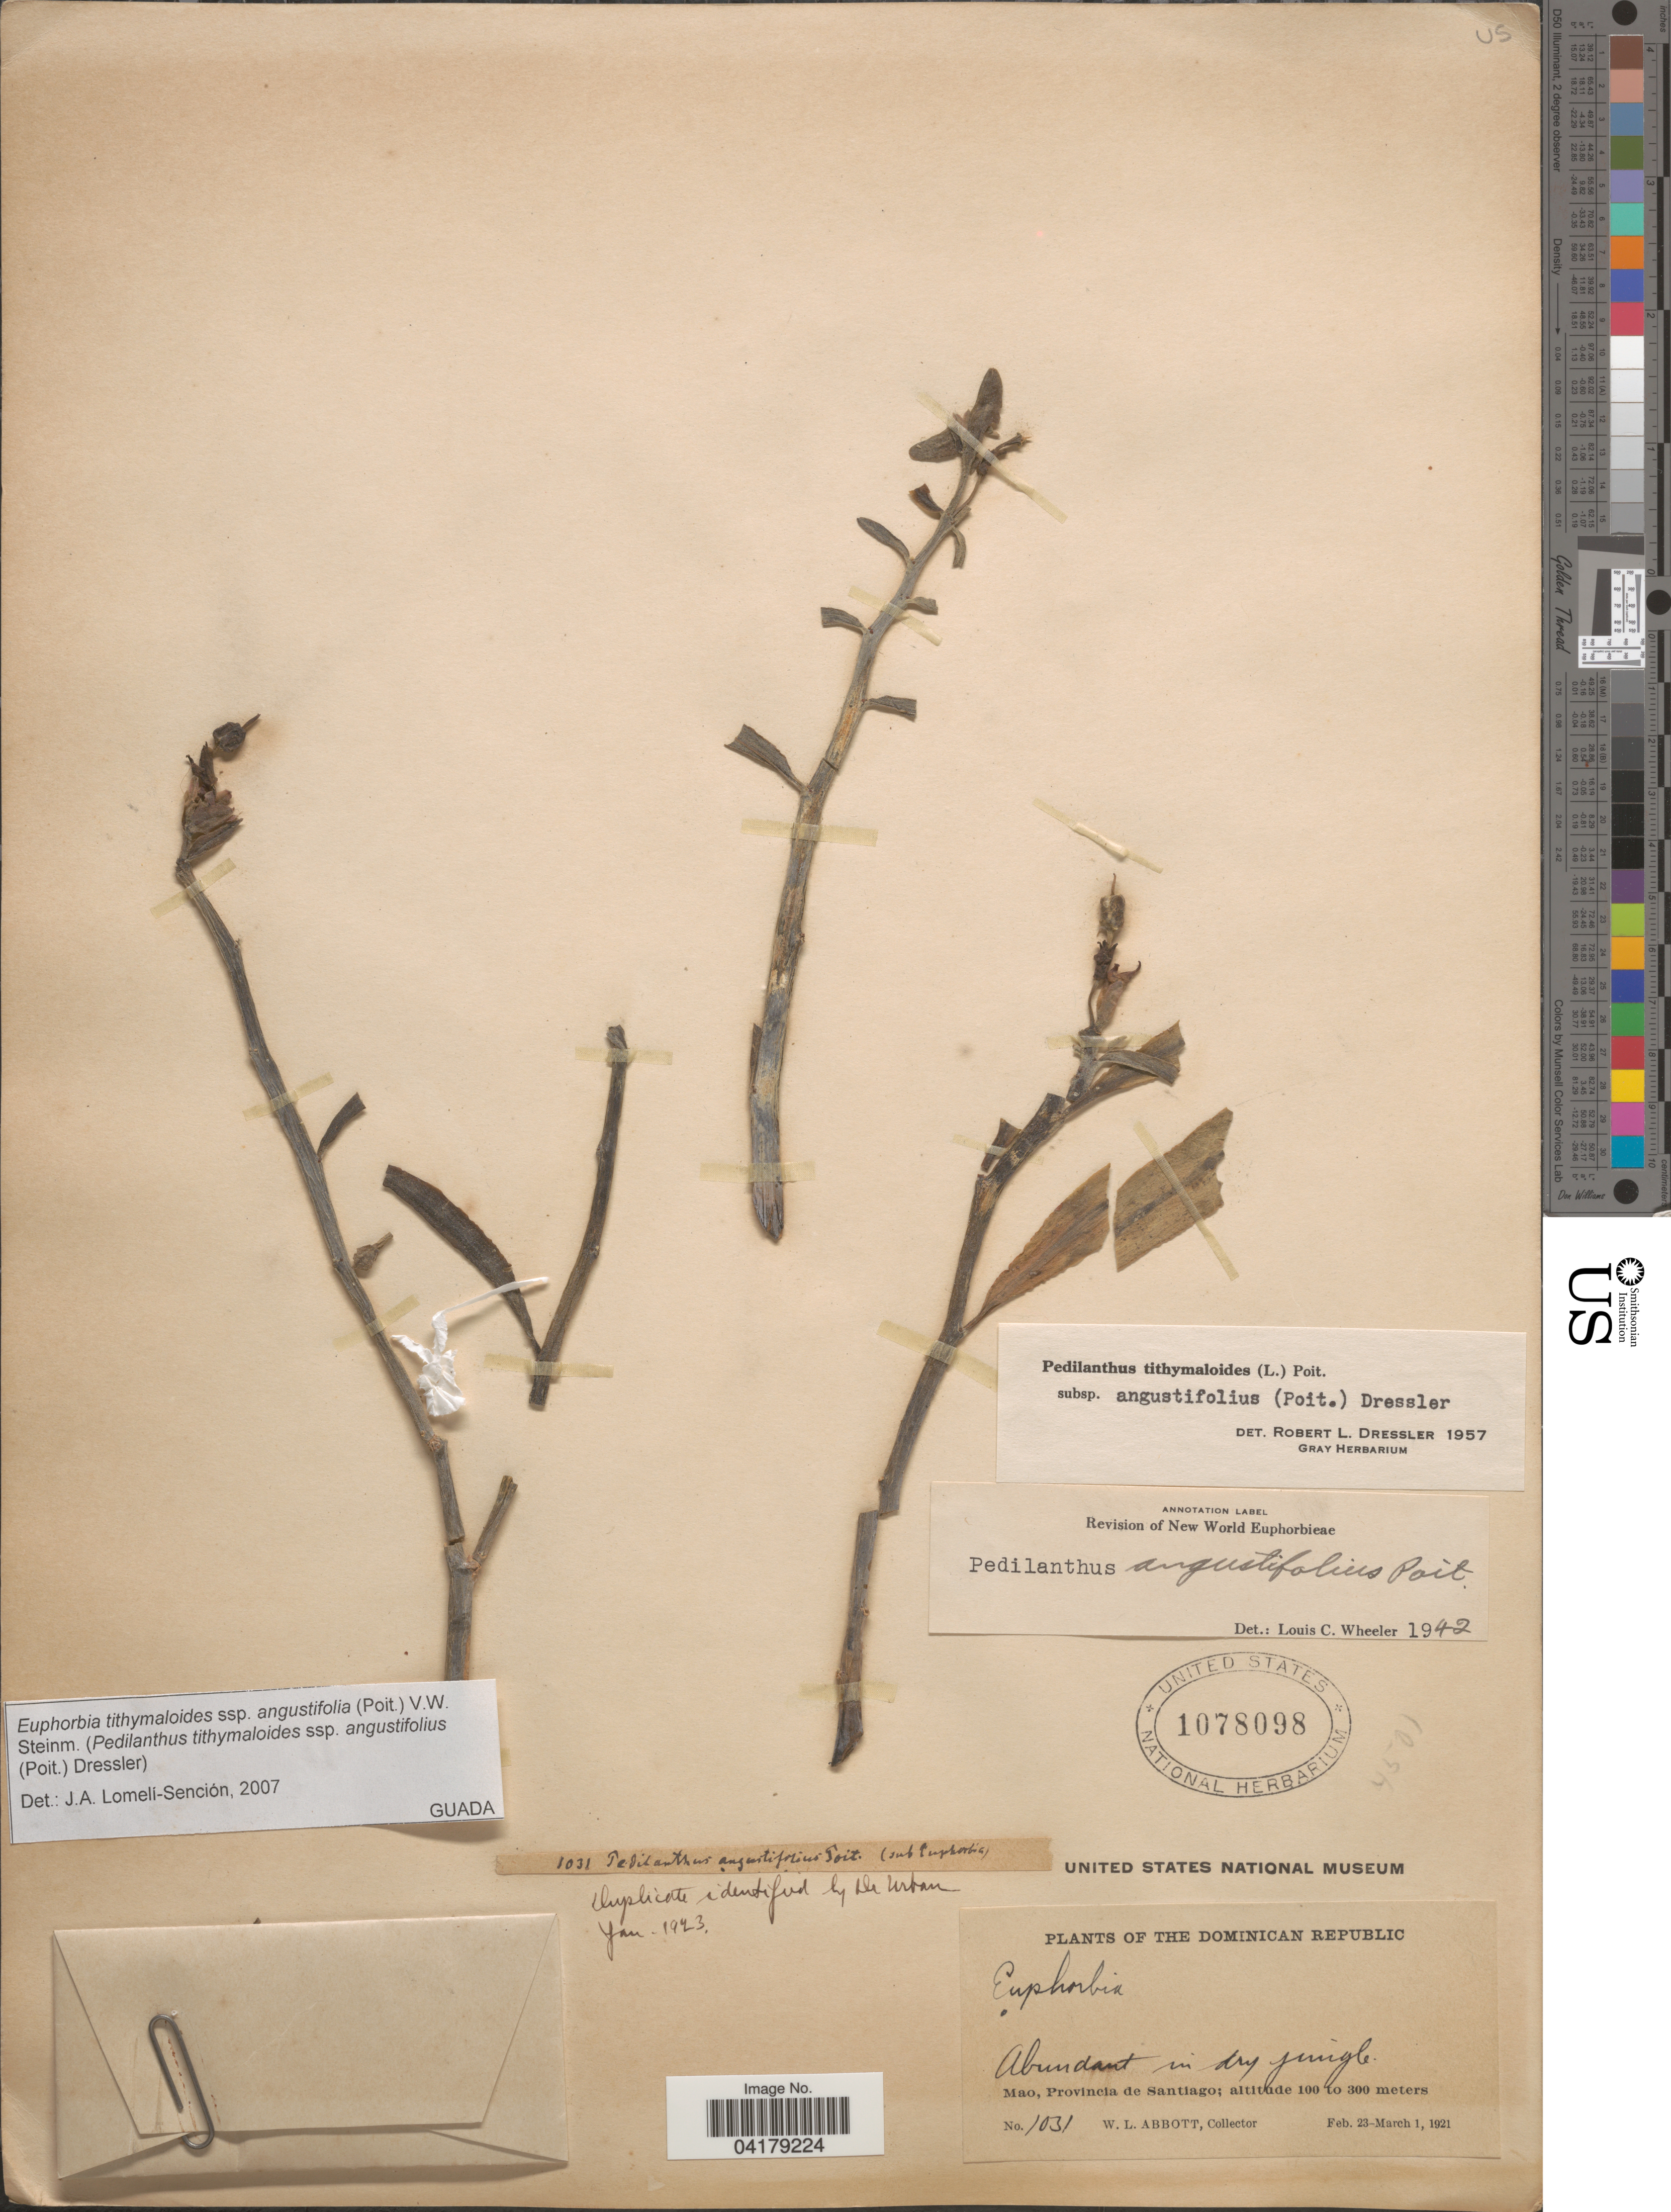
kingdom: Plantae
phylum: Tracheophyta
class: Magnoliopsida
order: Malpighiales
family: Euphorbiaceae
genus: Euphorbia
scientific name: Euphorbia tithymaloides subsp. angustifolia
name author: (Poit.) V.W. Steinm.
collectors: W. L. Abbott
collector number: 1031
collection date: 1921-02-23/1921-03-01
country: Dominican Republic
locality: Mao, Provincia de Santiago.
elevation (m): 100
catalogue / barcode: US 1078098